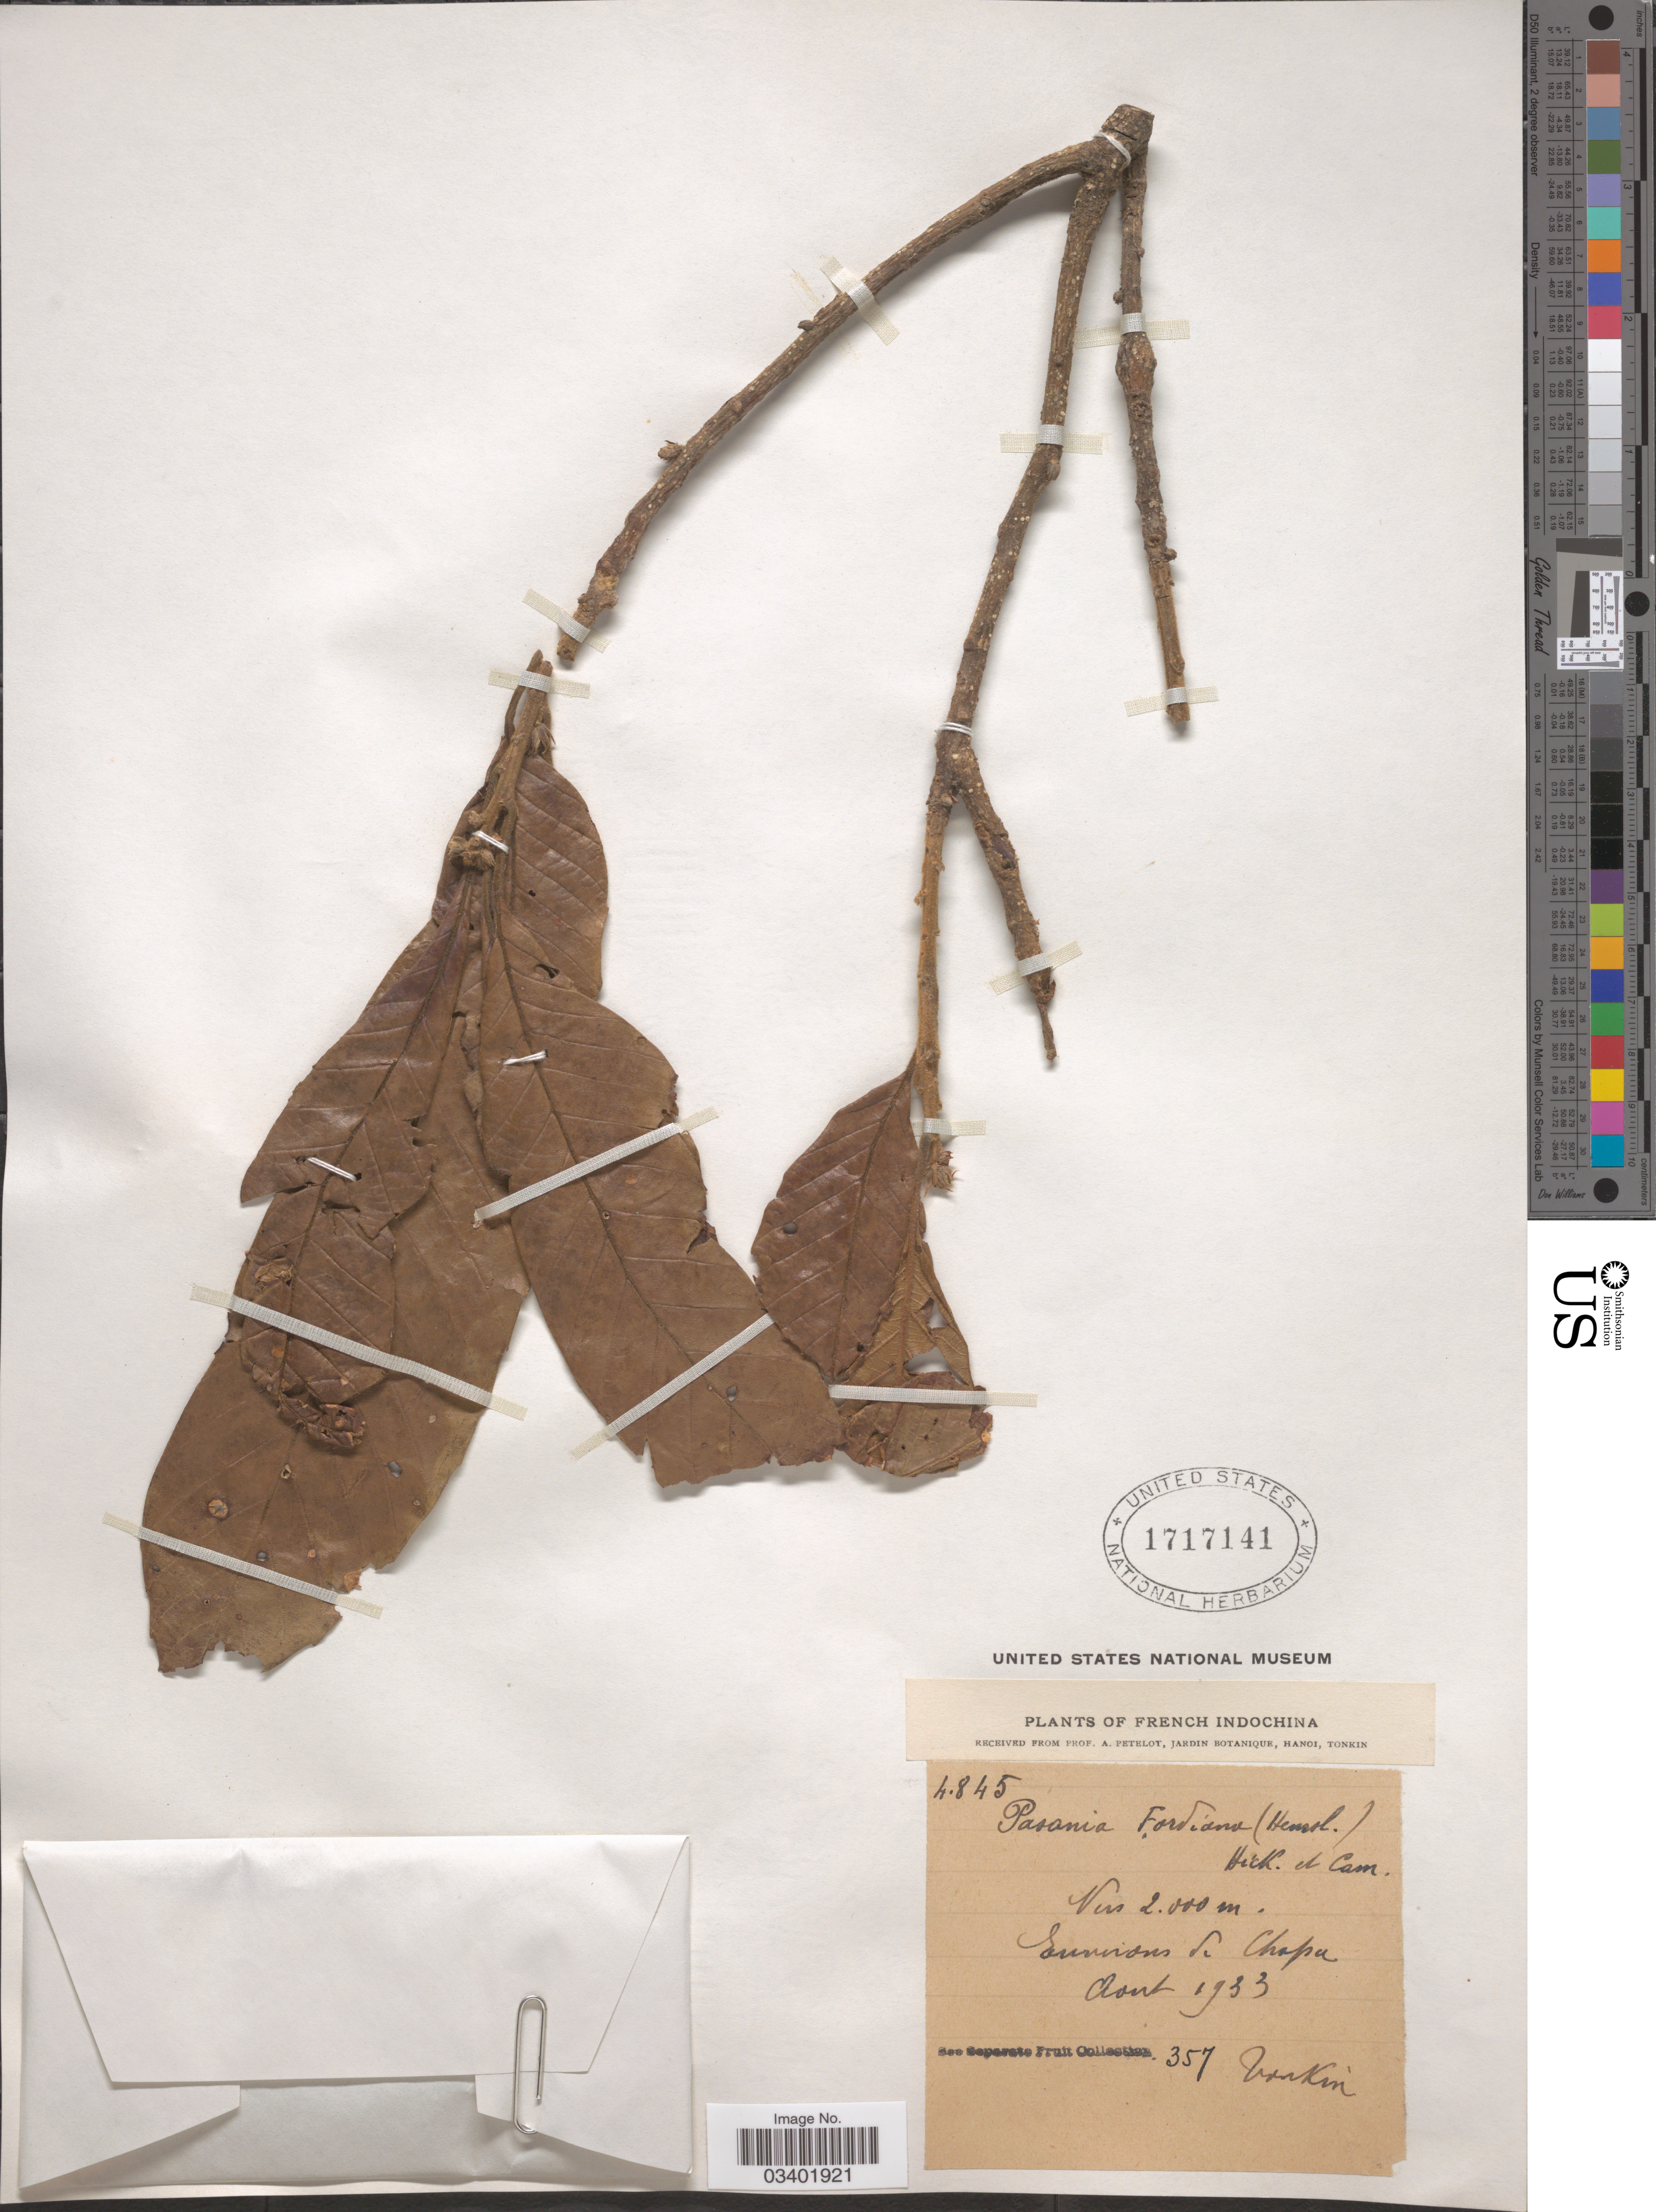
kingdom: Plantae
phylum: Tracheophyta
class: Magnoliopsida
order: Fagales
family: Fagaceae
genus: Lithocarpus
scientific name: Lithocarpus fordiana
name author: (Hemsl.) Chun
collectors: P. A. Pételot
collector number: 4845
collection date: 1933-08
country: Vietnam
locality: French Indochina. Environs de Chapa.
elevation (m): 2000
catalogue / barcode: US 1717141